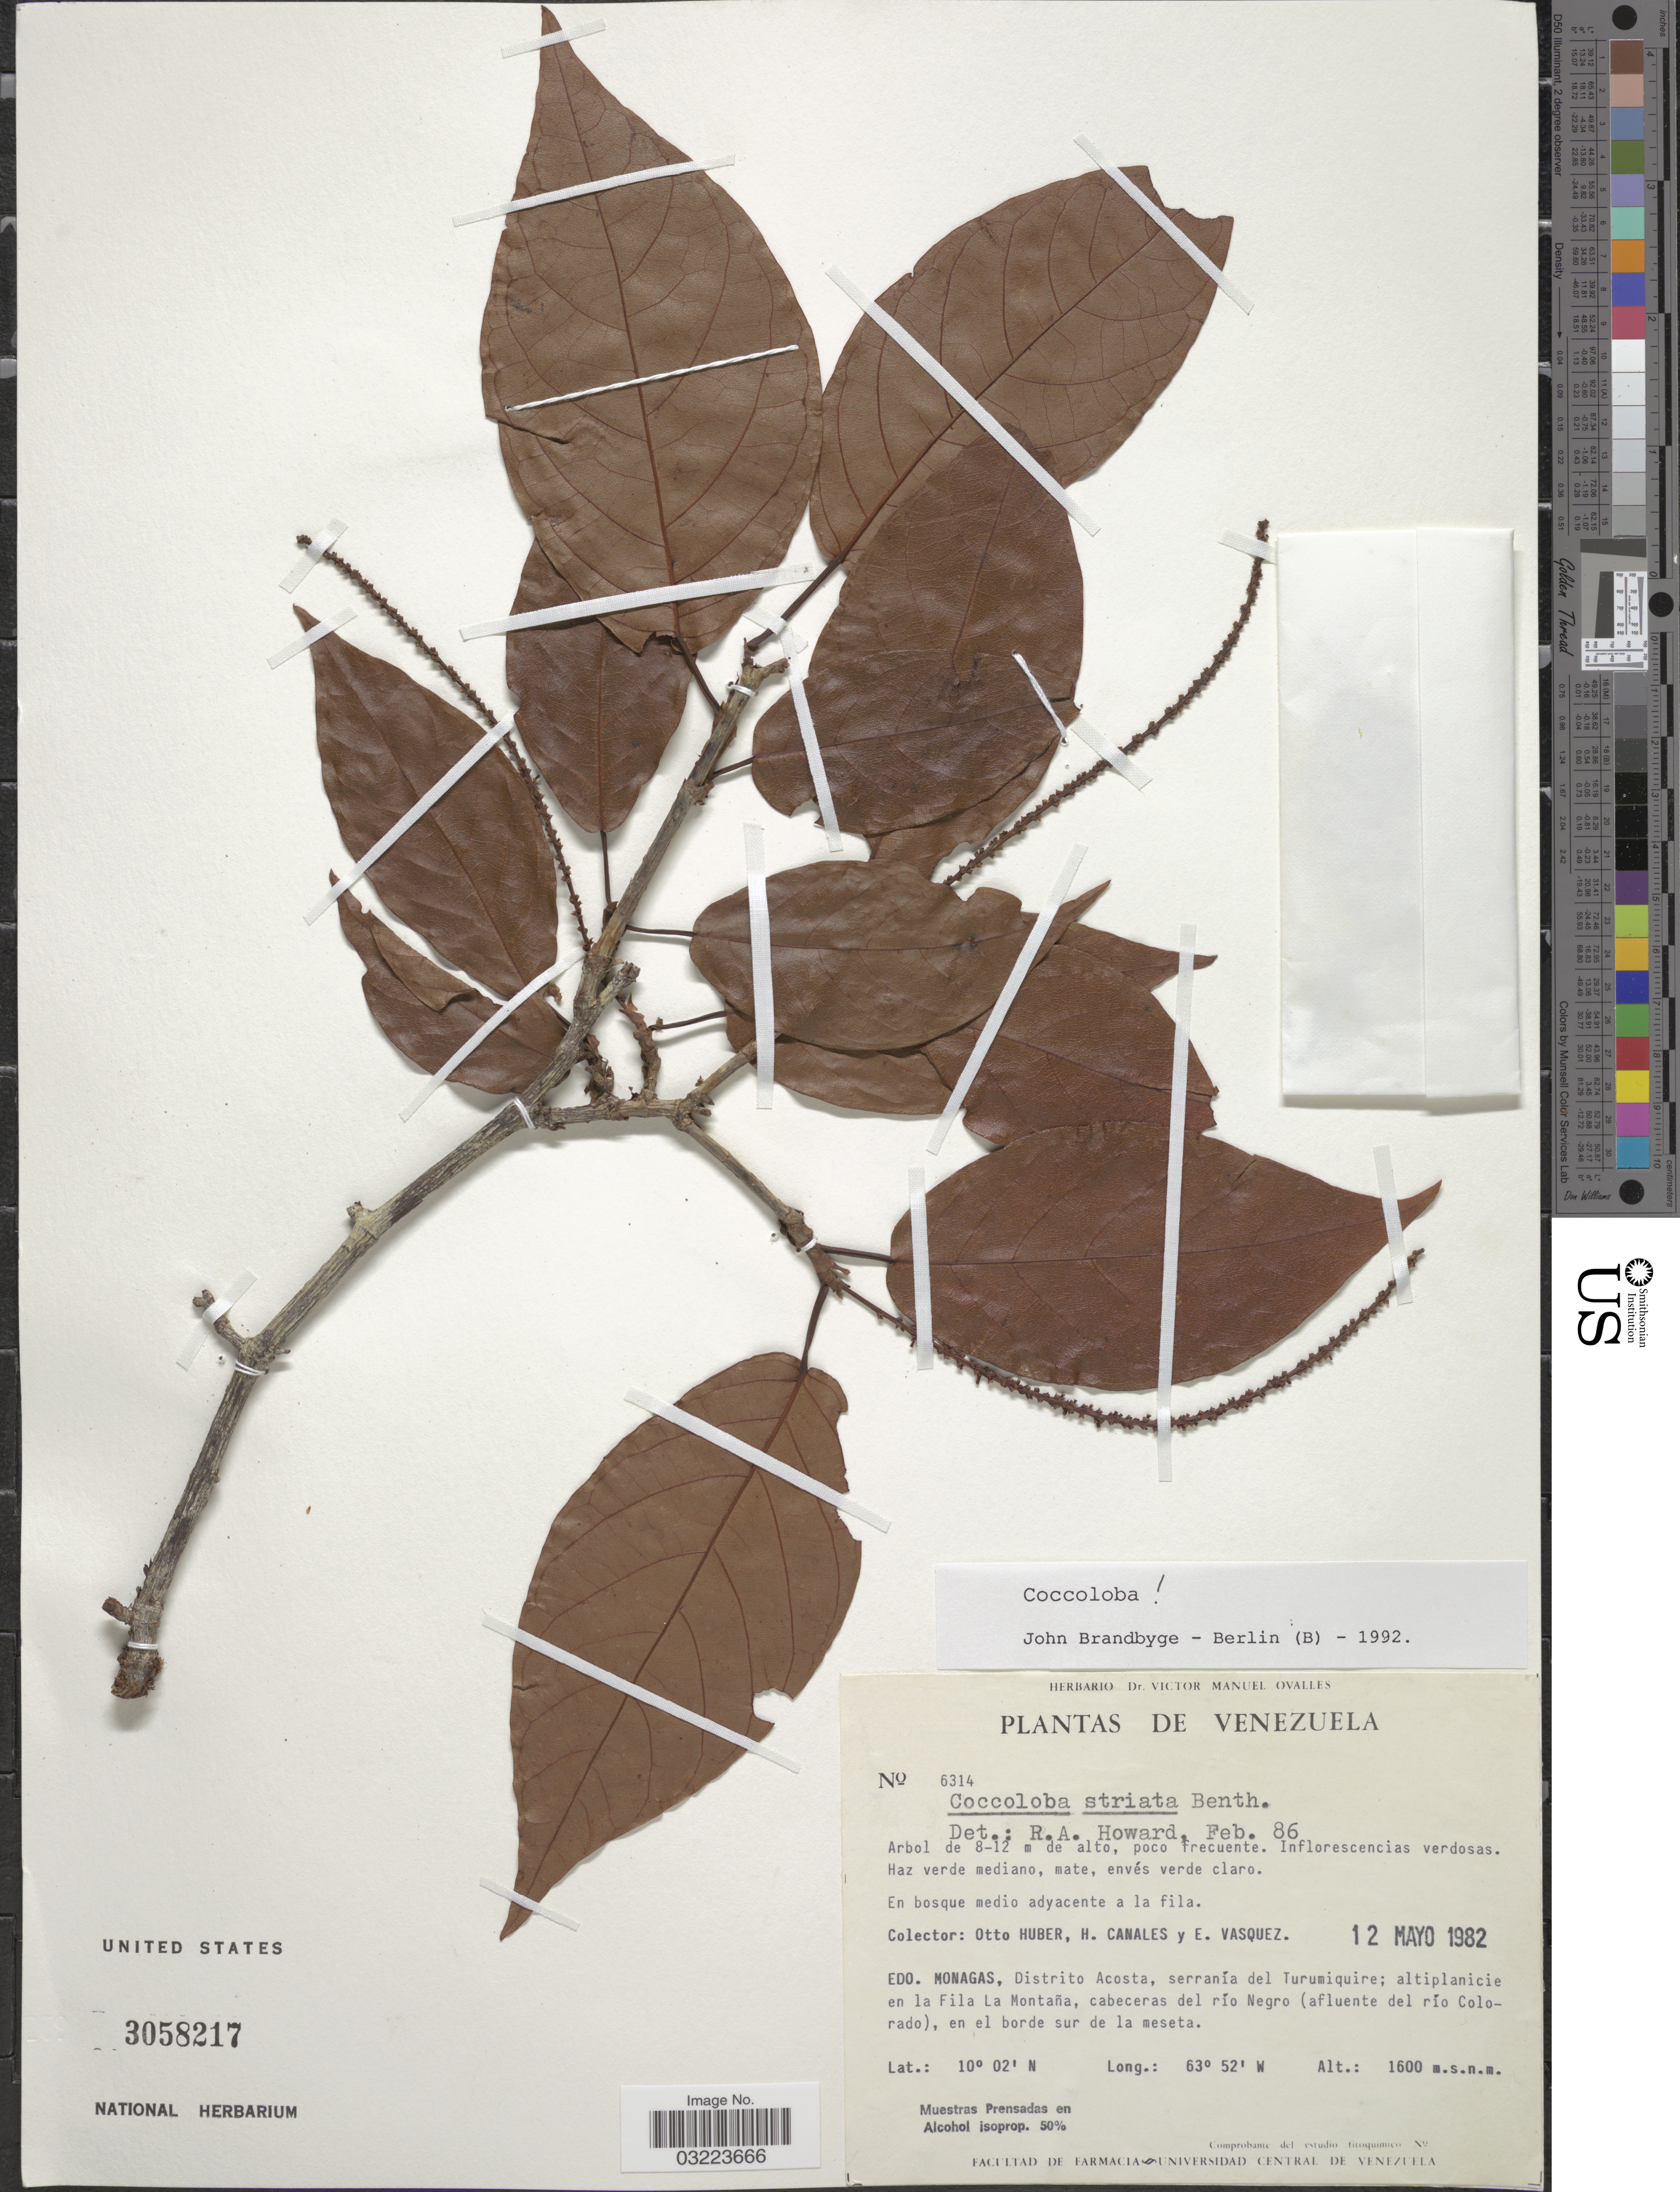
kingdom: Plantae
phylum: Tracheophyta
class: Magnoliopsida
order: Caryophyllales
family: Polygonaceae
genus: Coccoloba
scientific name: Coccoloba striata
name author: Benth.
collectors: O. Huber, H. Canales & E. Vasquez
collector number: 6314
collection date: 1982-05-12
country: Venezuela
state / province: Monagas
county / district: Acosta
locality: Serranía del Turumiquire; altiplanicie en la Fila La Montaña, cabeceras del río Negro (afluente del río Colorado), en el borde sur de la meseta. En bosque medio adyacente a la fila.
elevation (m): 1600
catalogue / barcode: US 3058217